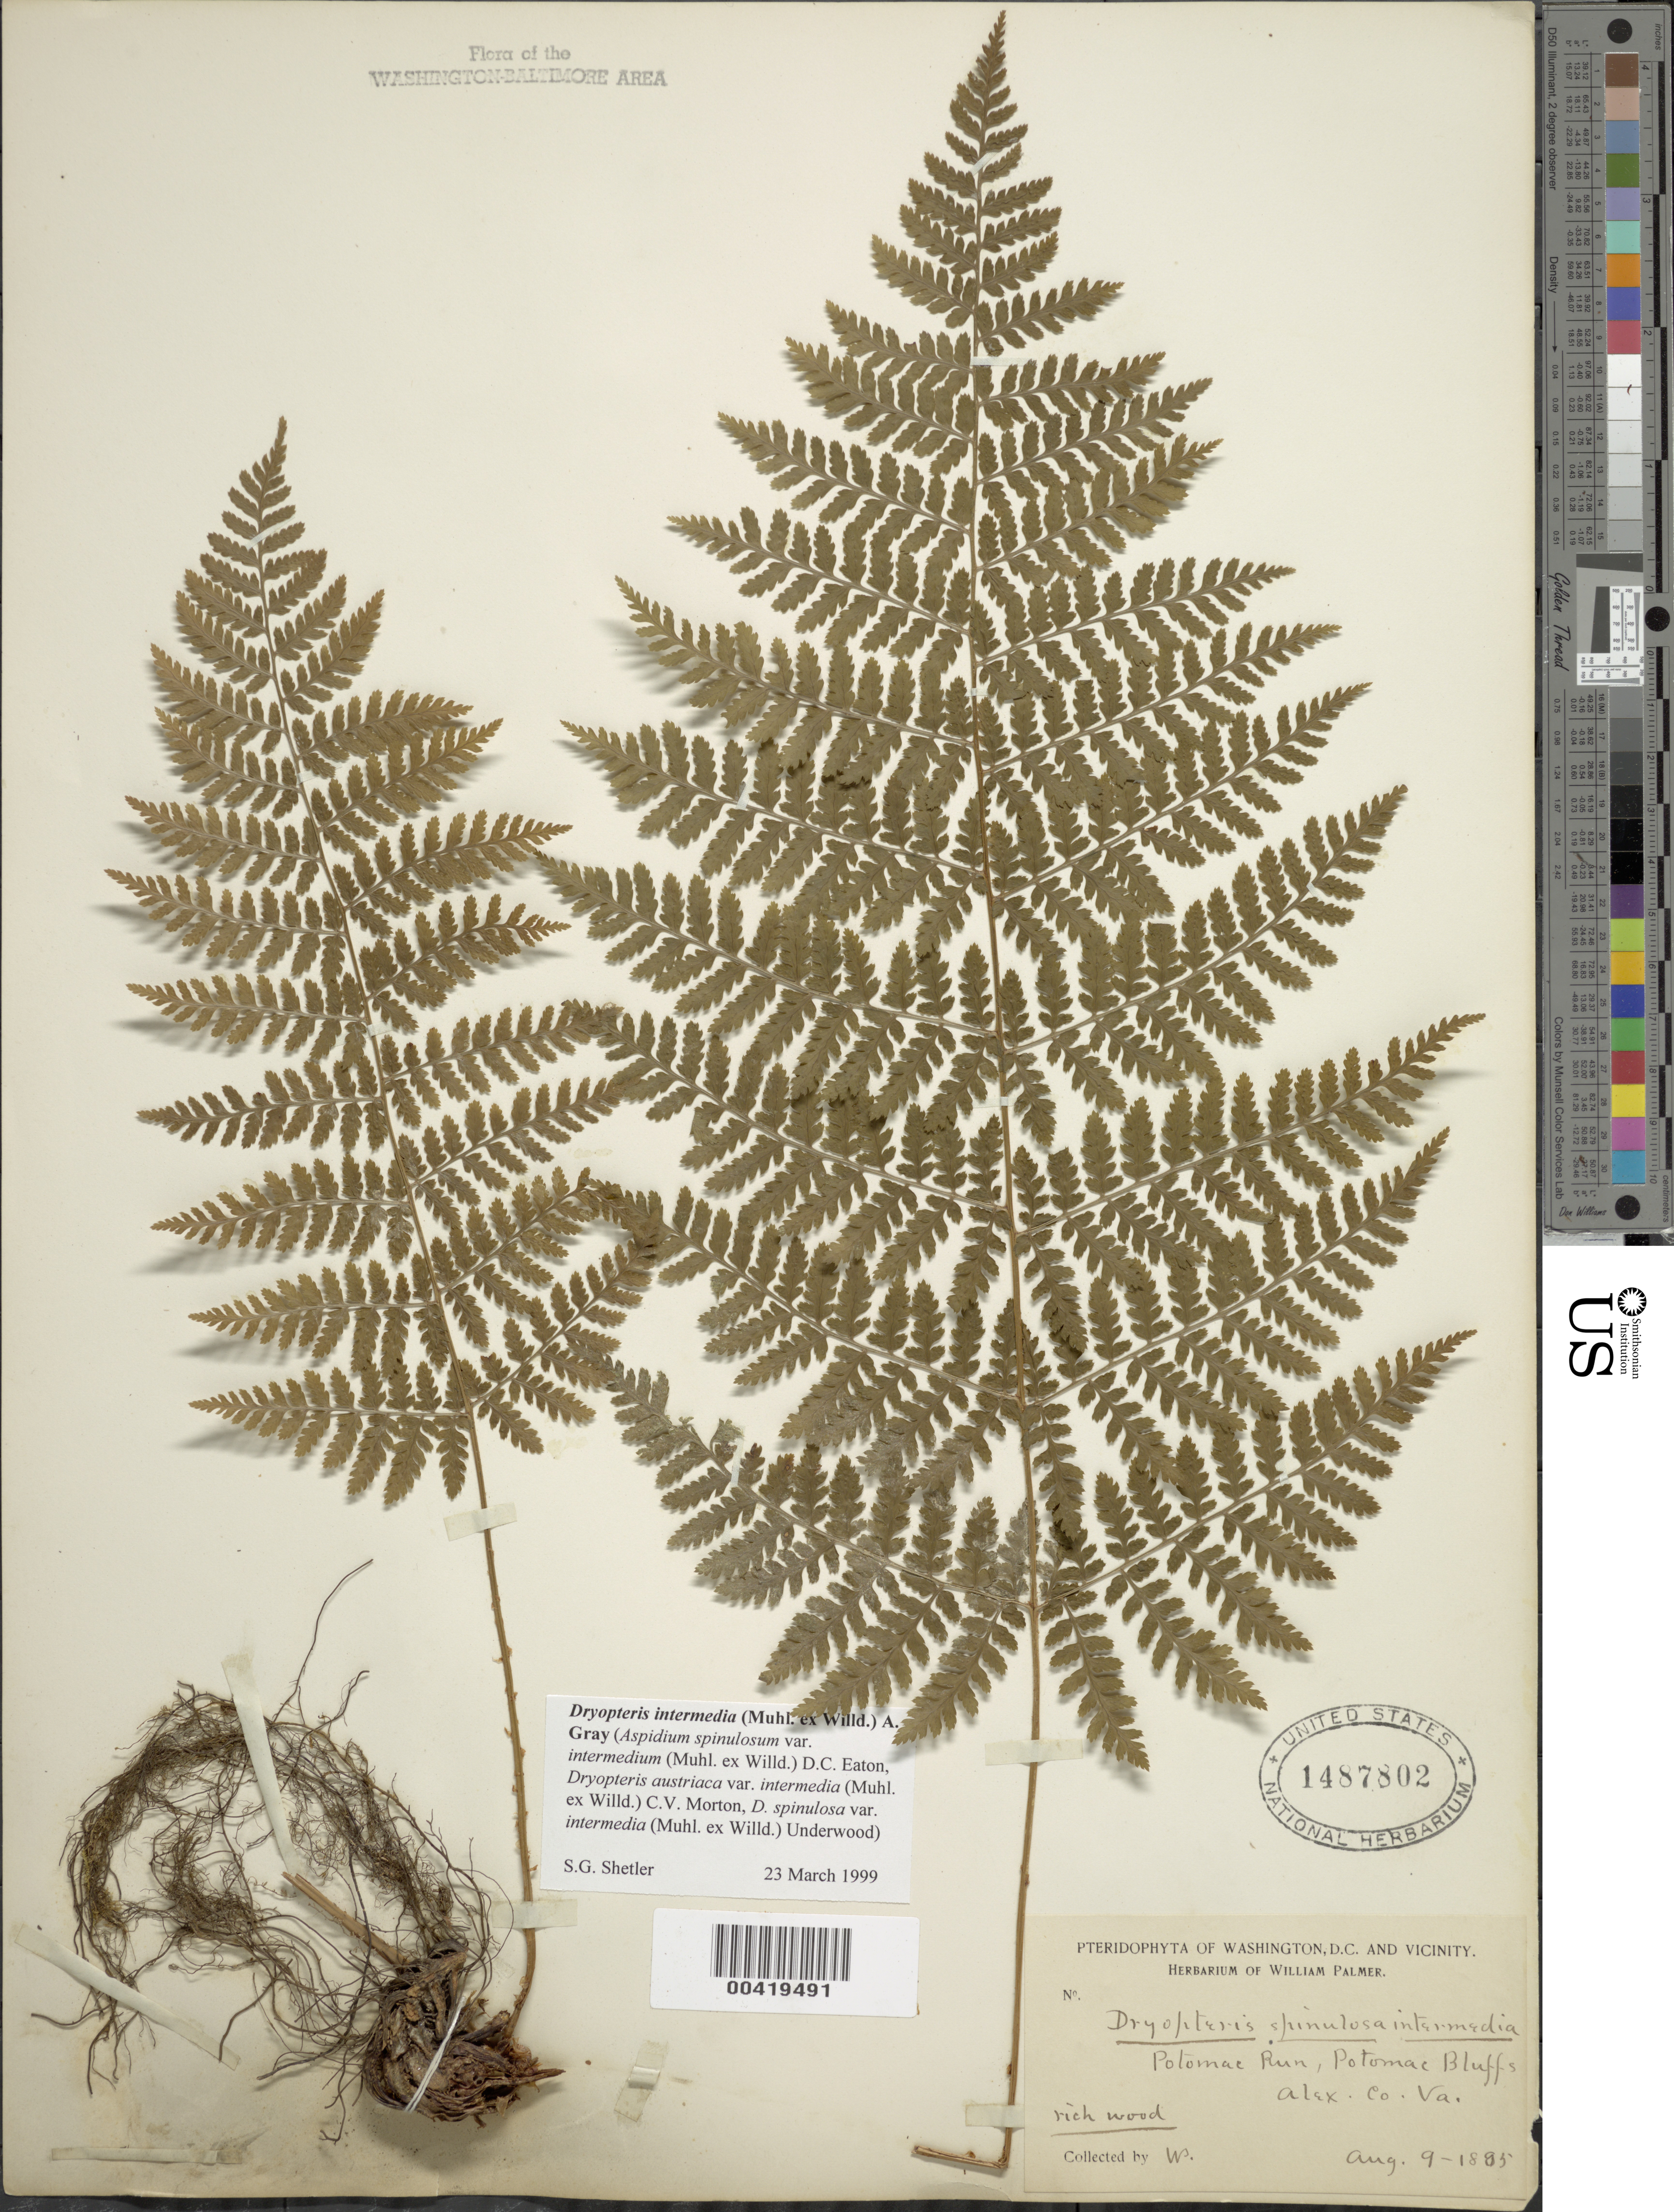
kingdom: Plantae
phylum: Tracheophyta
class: Polypodiopsida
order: Polypodiales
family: Dryopteridaceae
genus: Dryopteris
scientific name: Dryopteris intermedia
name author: (Muhl.) A. Gray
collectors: W. Palmer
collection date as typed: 09 Aug 1885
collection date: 1885-08-09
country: United States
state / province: Virginia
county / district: Arlington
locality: Potomac Run, Potomac Bluffs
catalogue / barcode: US 1487802